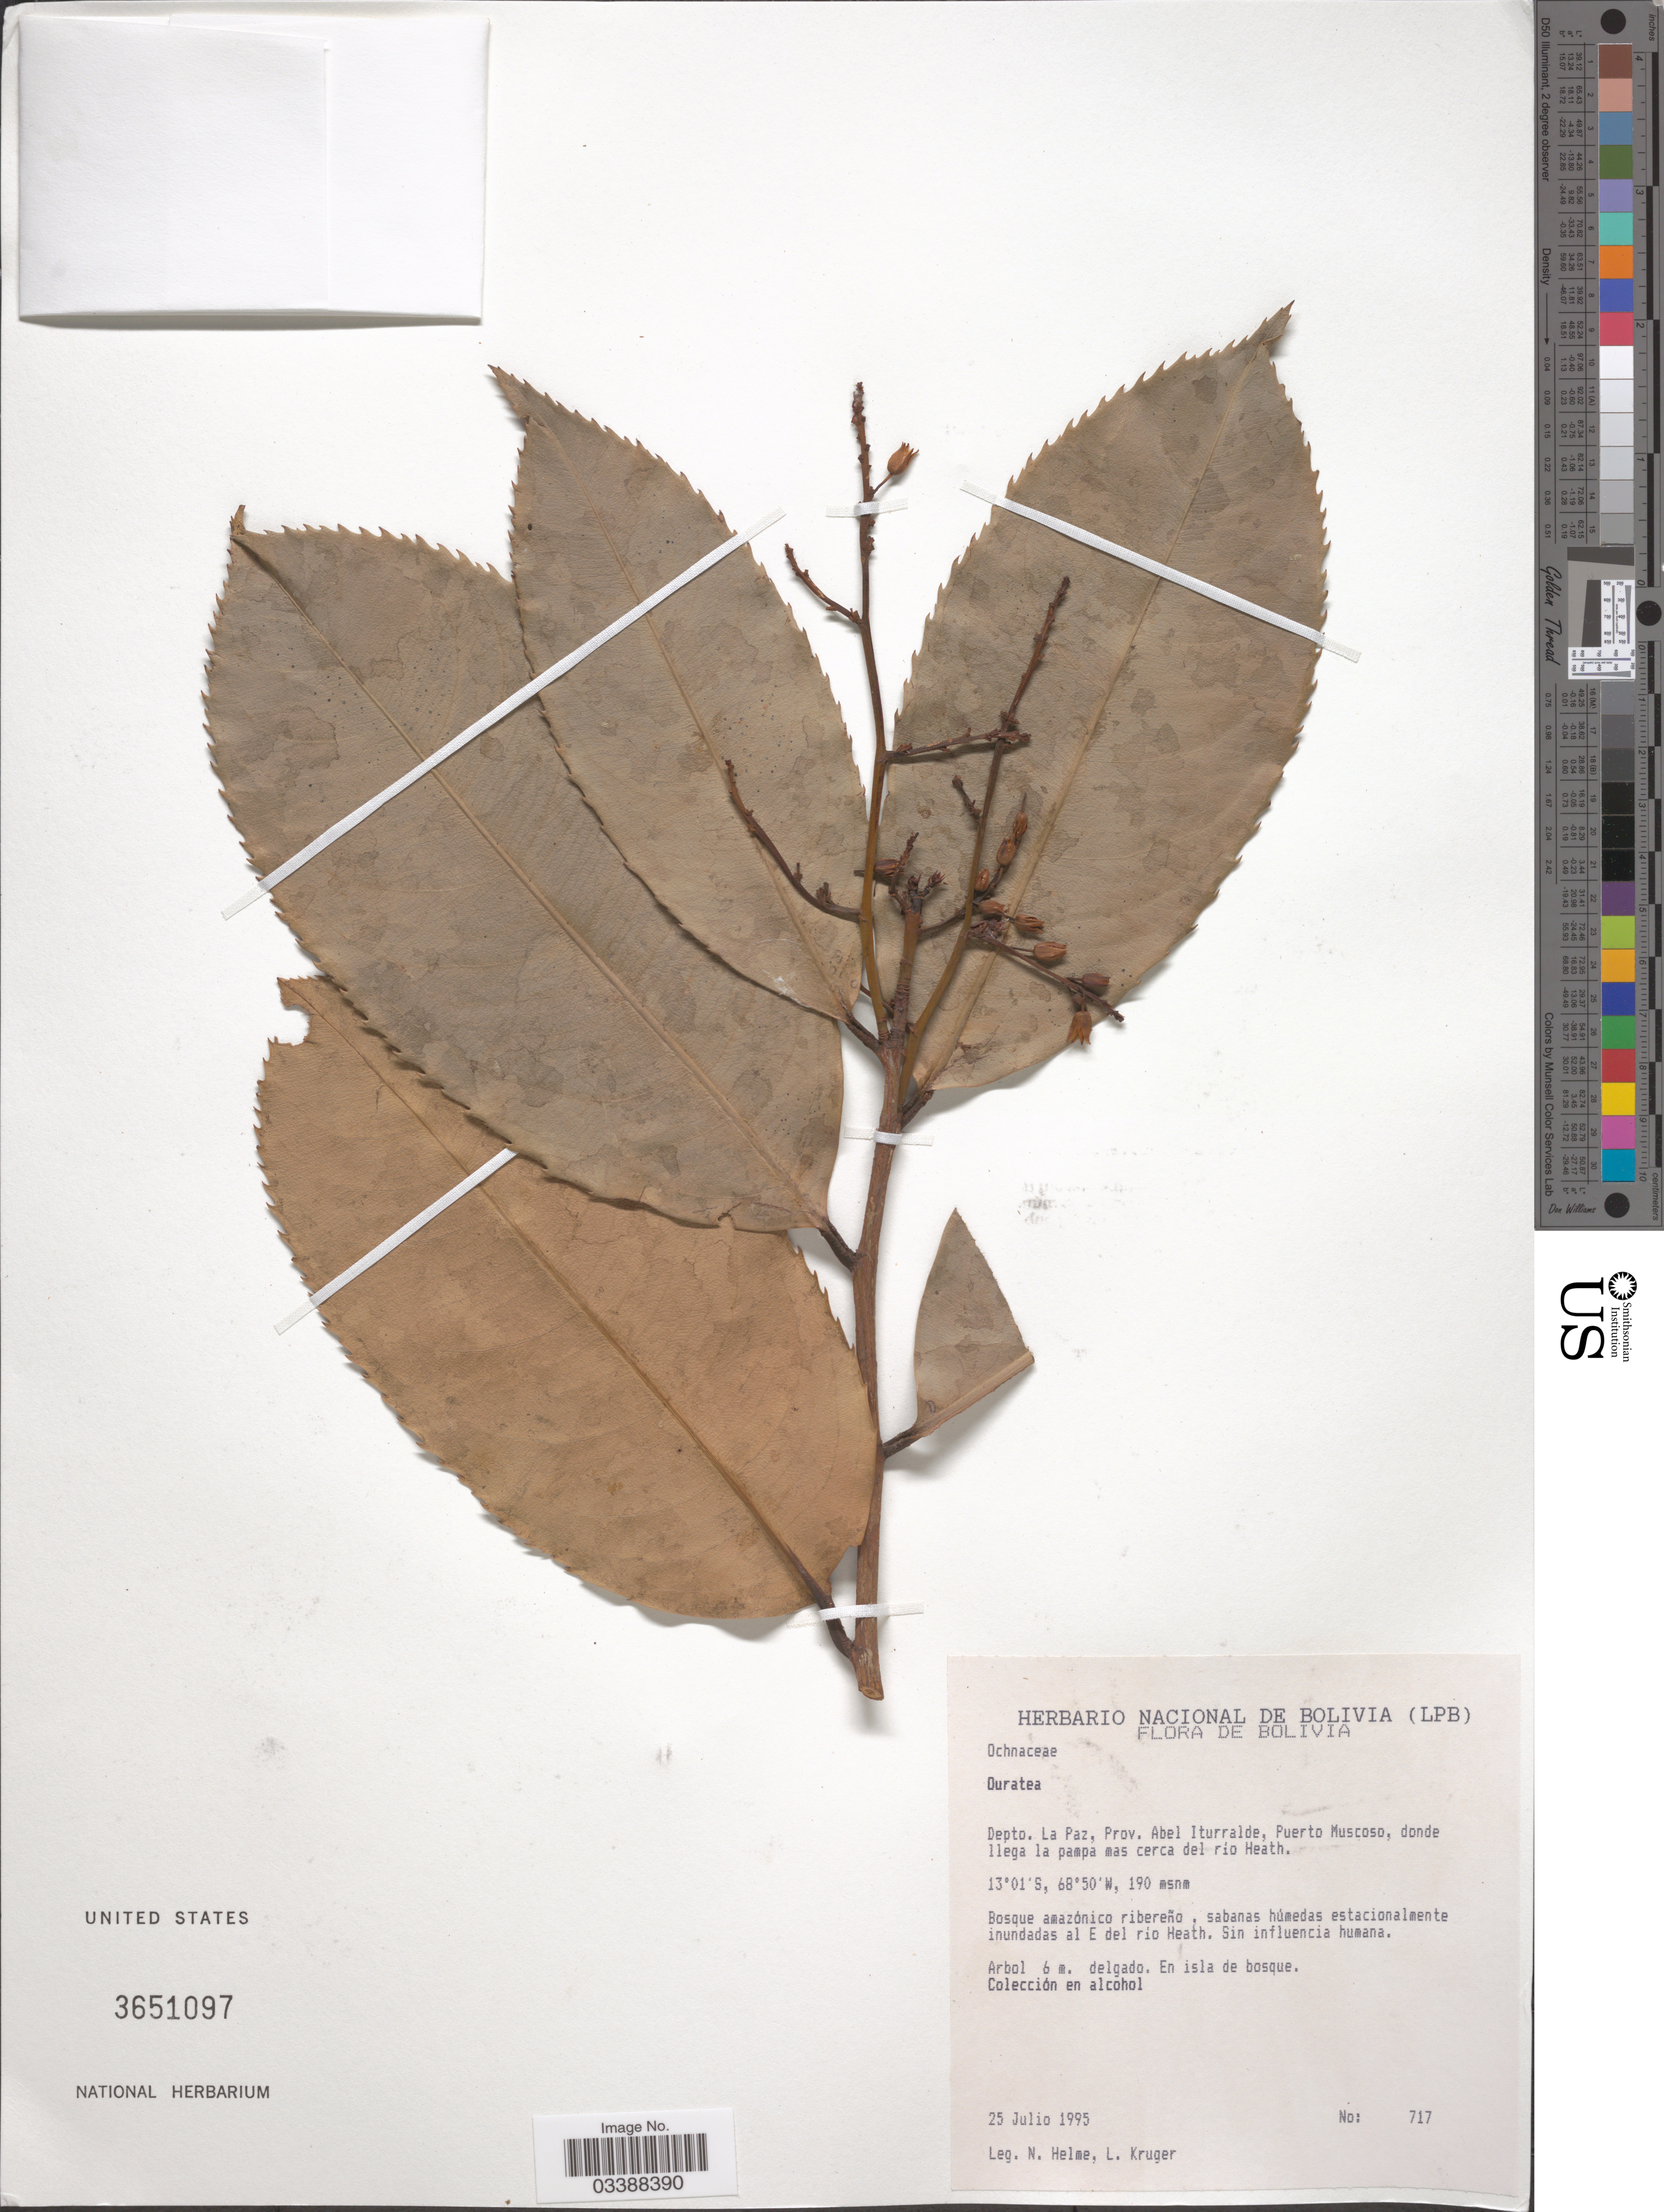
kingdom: Plantae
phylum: Tracheophyta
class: Magnoliopsida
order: Malpighiales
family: Ochnaceae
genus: Ouratea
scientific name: Ouratea sp.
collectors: N. Helme & L. Kruger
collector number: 717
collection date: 1995-07-25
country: Bolivia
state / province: La Paz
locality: Depto. La Paz, Prov. Abel Iturralde, Puerto Muscoso, donde llega la pampa mas cerca del río Heath.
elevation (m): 190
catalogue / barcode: US 3651097